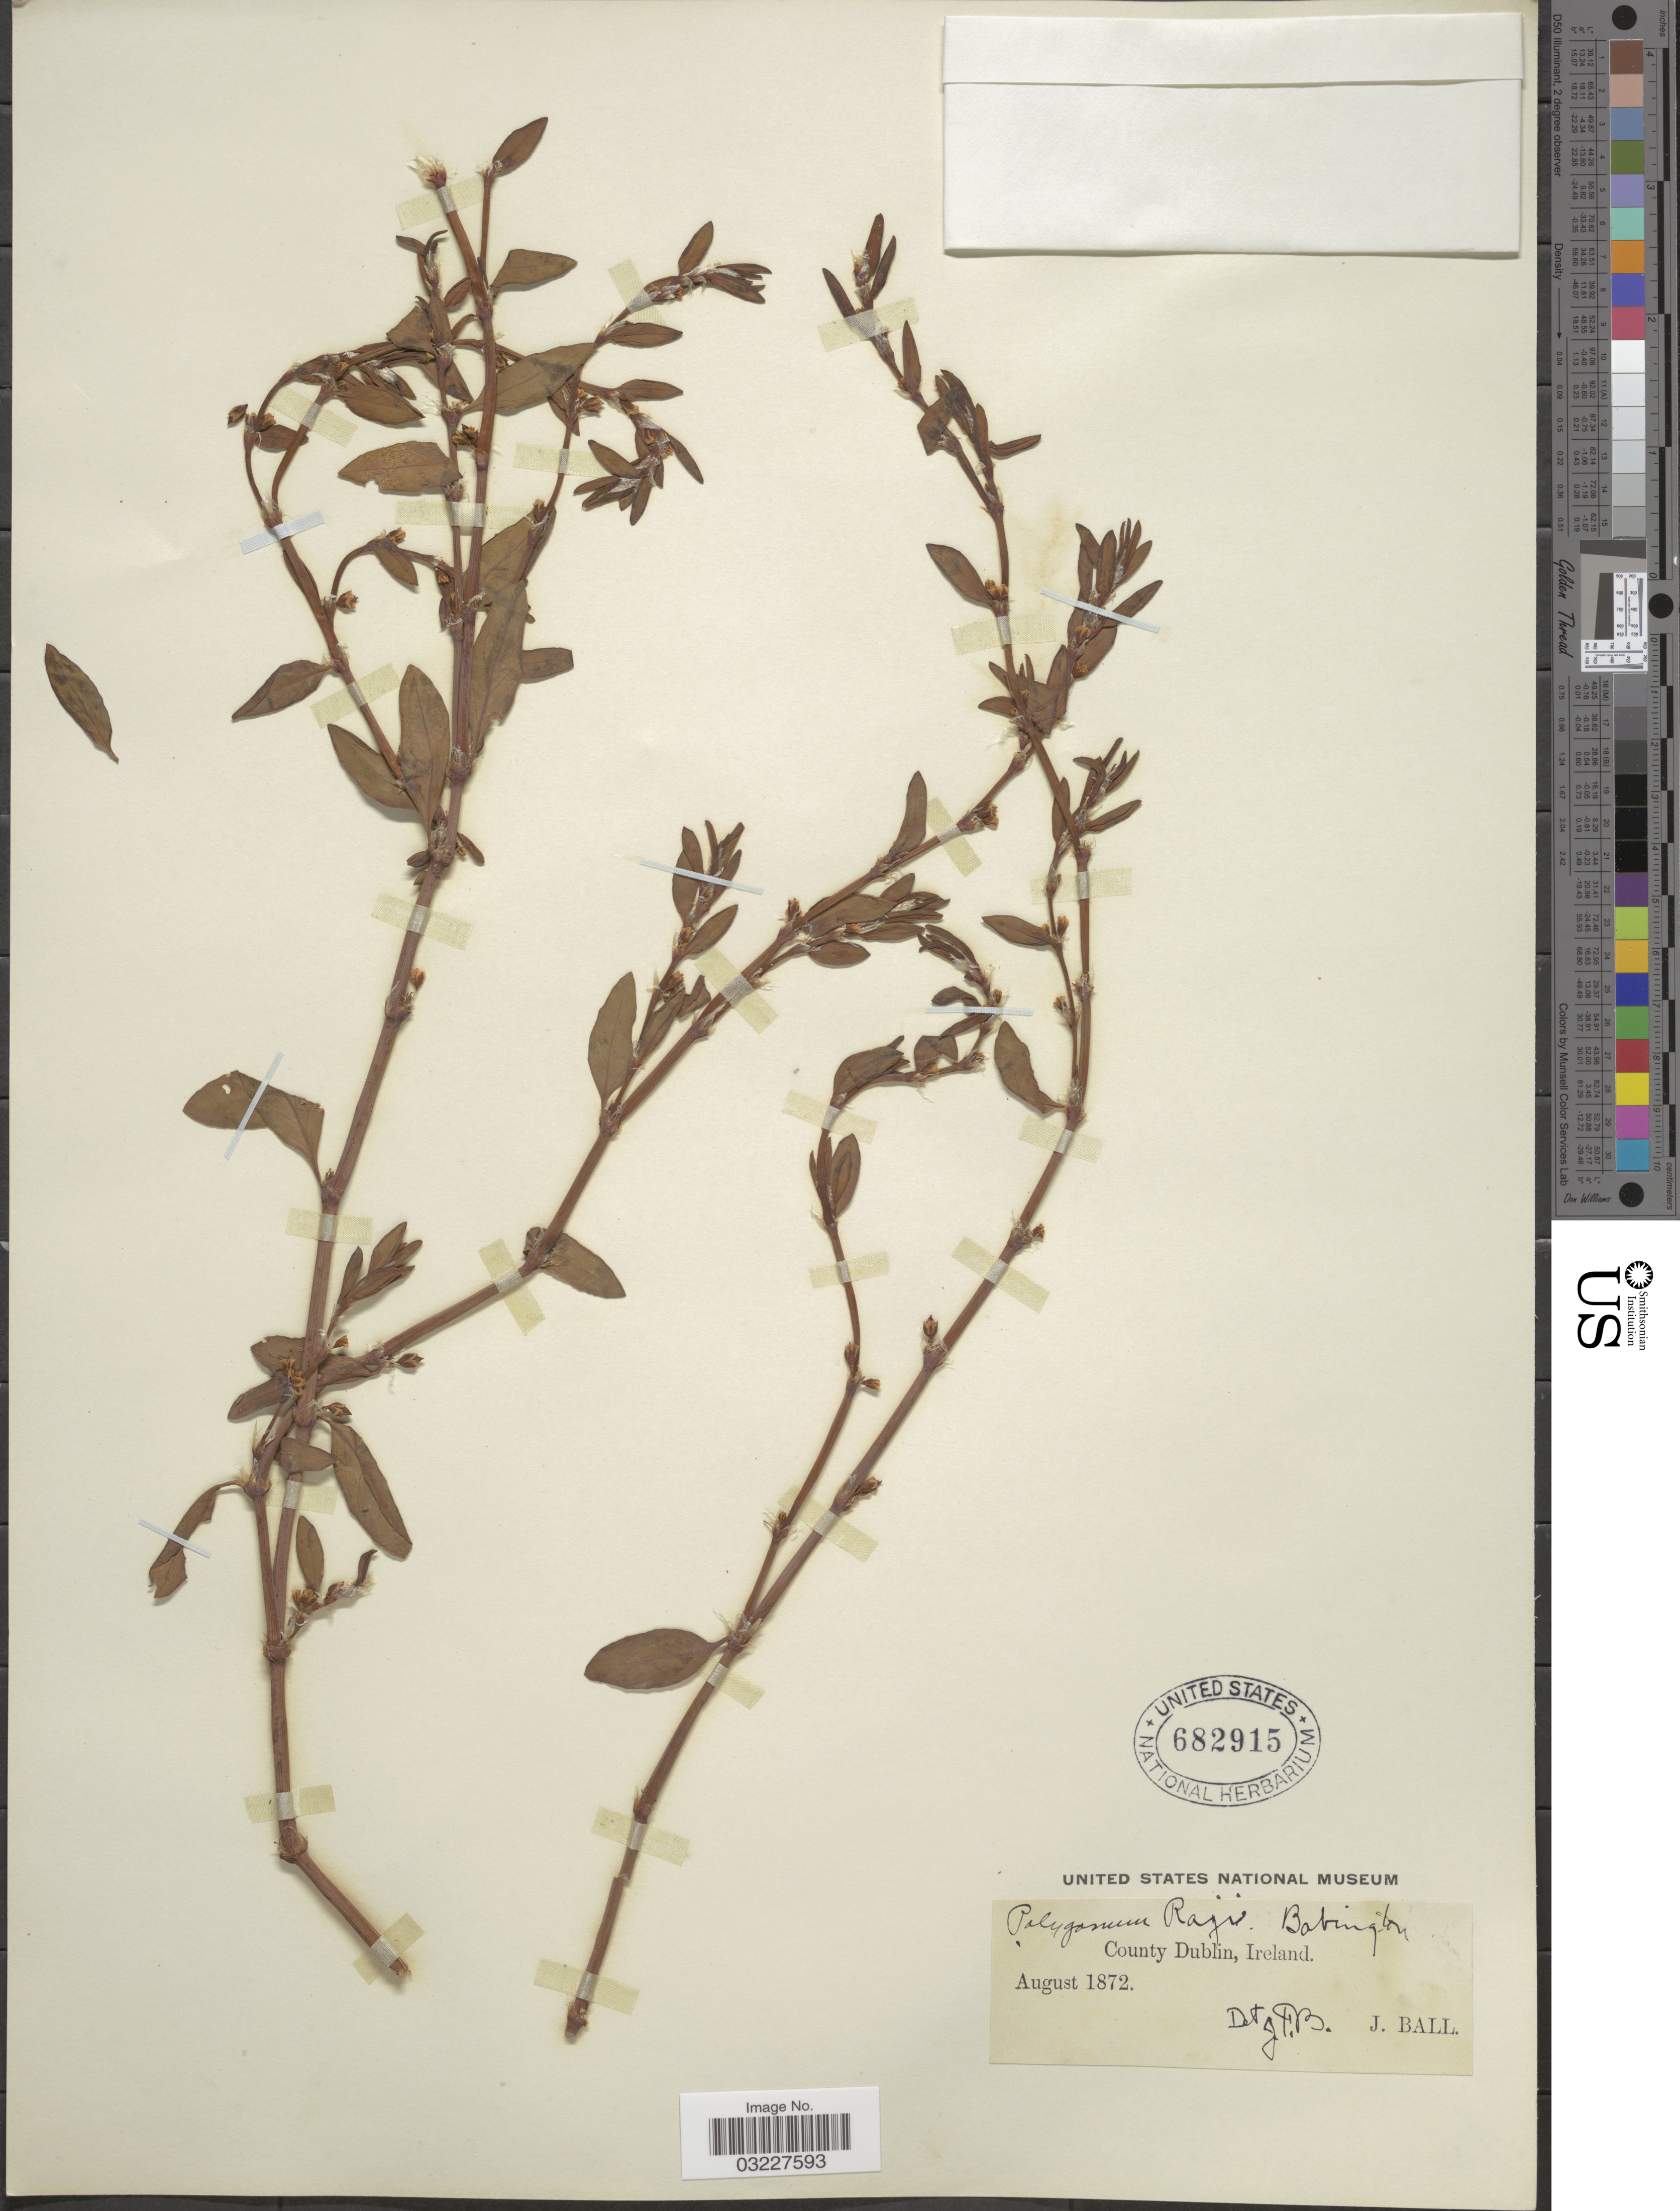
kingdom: Plantae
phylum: Tracheophyta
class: Magnoliopsida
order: Caryophyllales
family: Polygonaceae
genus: Polygonum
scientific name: Polygonum raii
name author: Bab.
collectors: J. Ball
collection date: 1872-08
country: Ireland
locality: County Dublin.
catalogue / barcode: US 682915